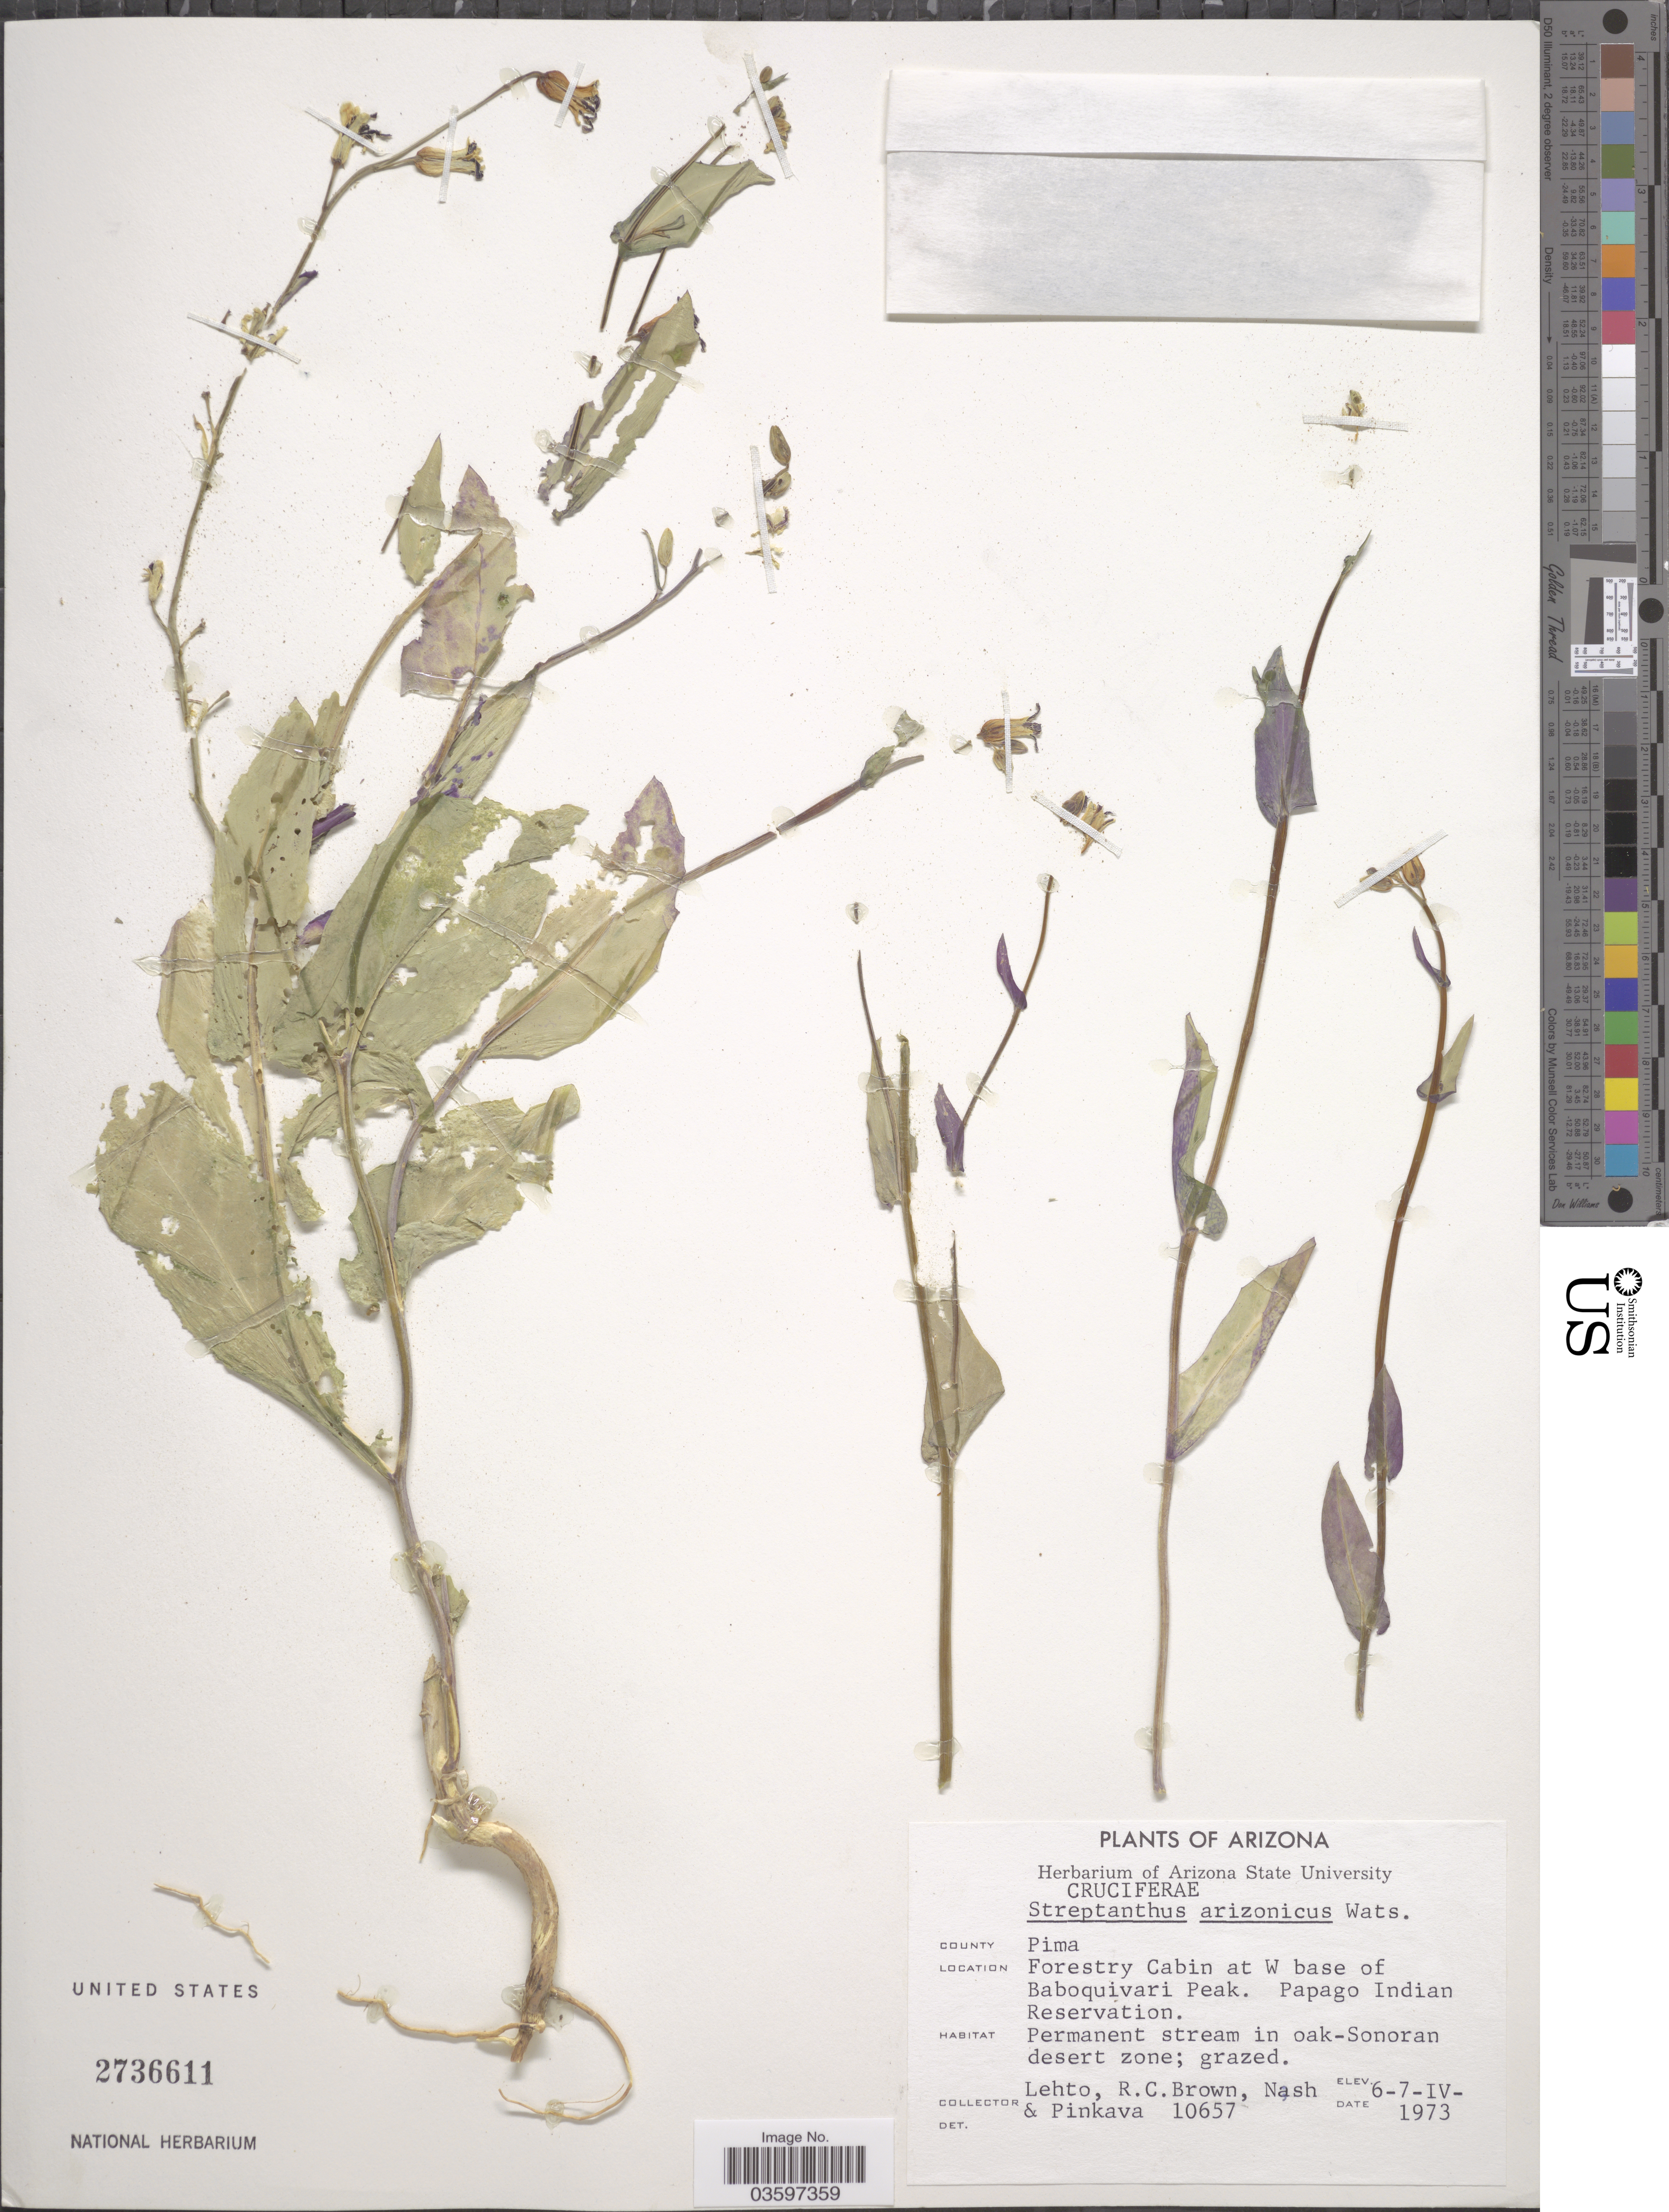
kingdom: Plantae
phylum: Tracheophyta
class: Magnoliopsida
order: Brassicales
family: Brassicaceae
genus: Streptanthus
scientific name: Streptanthus arizonicus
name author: S. Watson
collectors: -. Lehto, R. C. Brown, -- Nash & -. Pinkava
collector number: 10657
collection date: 1973-04-06/1973-04-07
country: United States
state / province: Arizona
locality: County Pima. Forestry Cabin at W base of Baboquivari Peak. Papago Indian Reservation. Permanent stream in oak-Sonoran desert zone.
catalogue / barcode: US 2736611